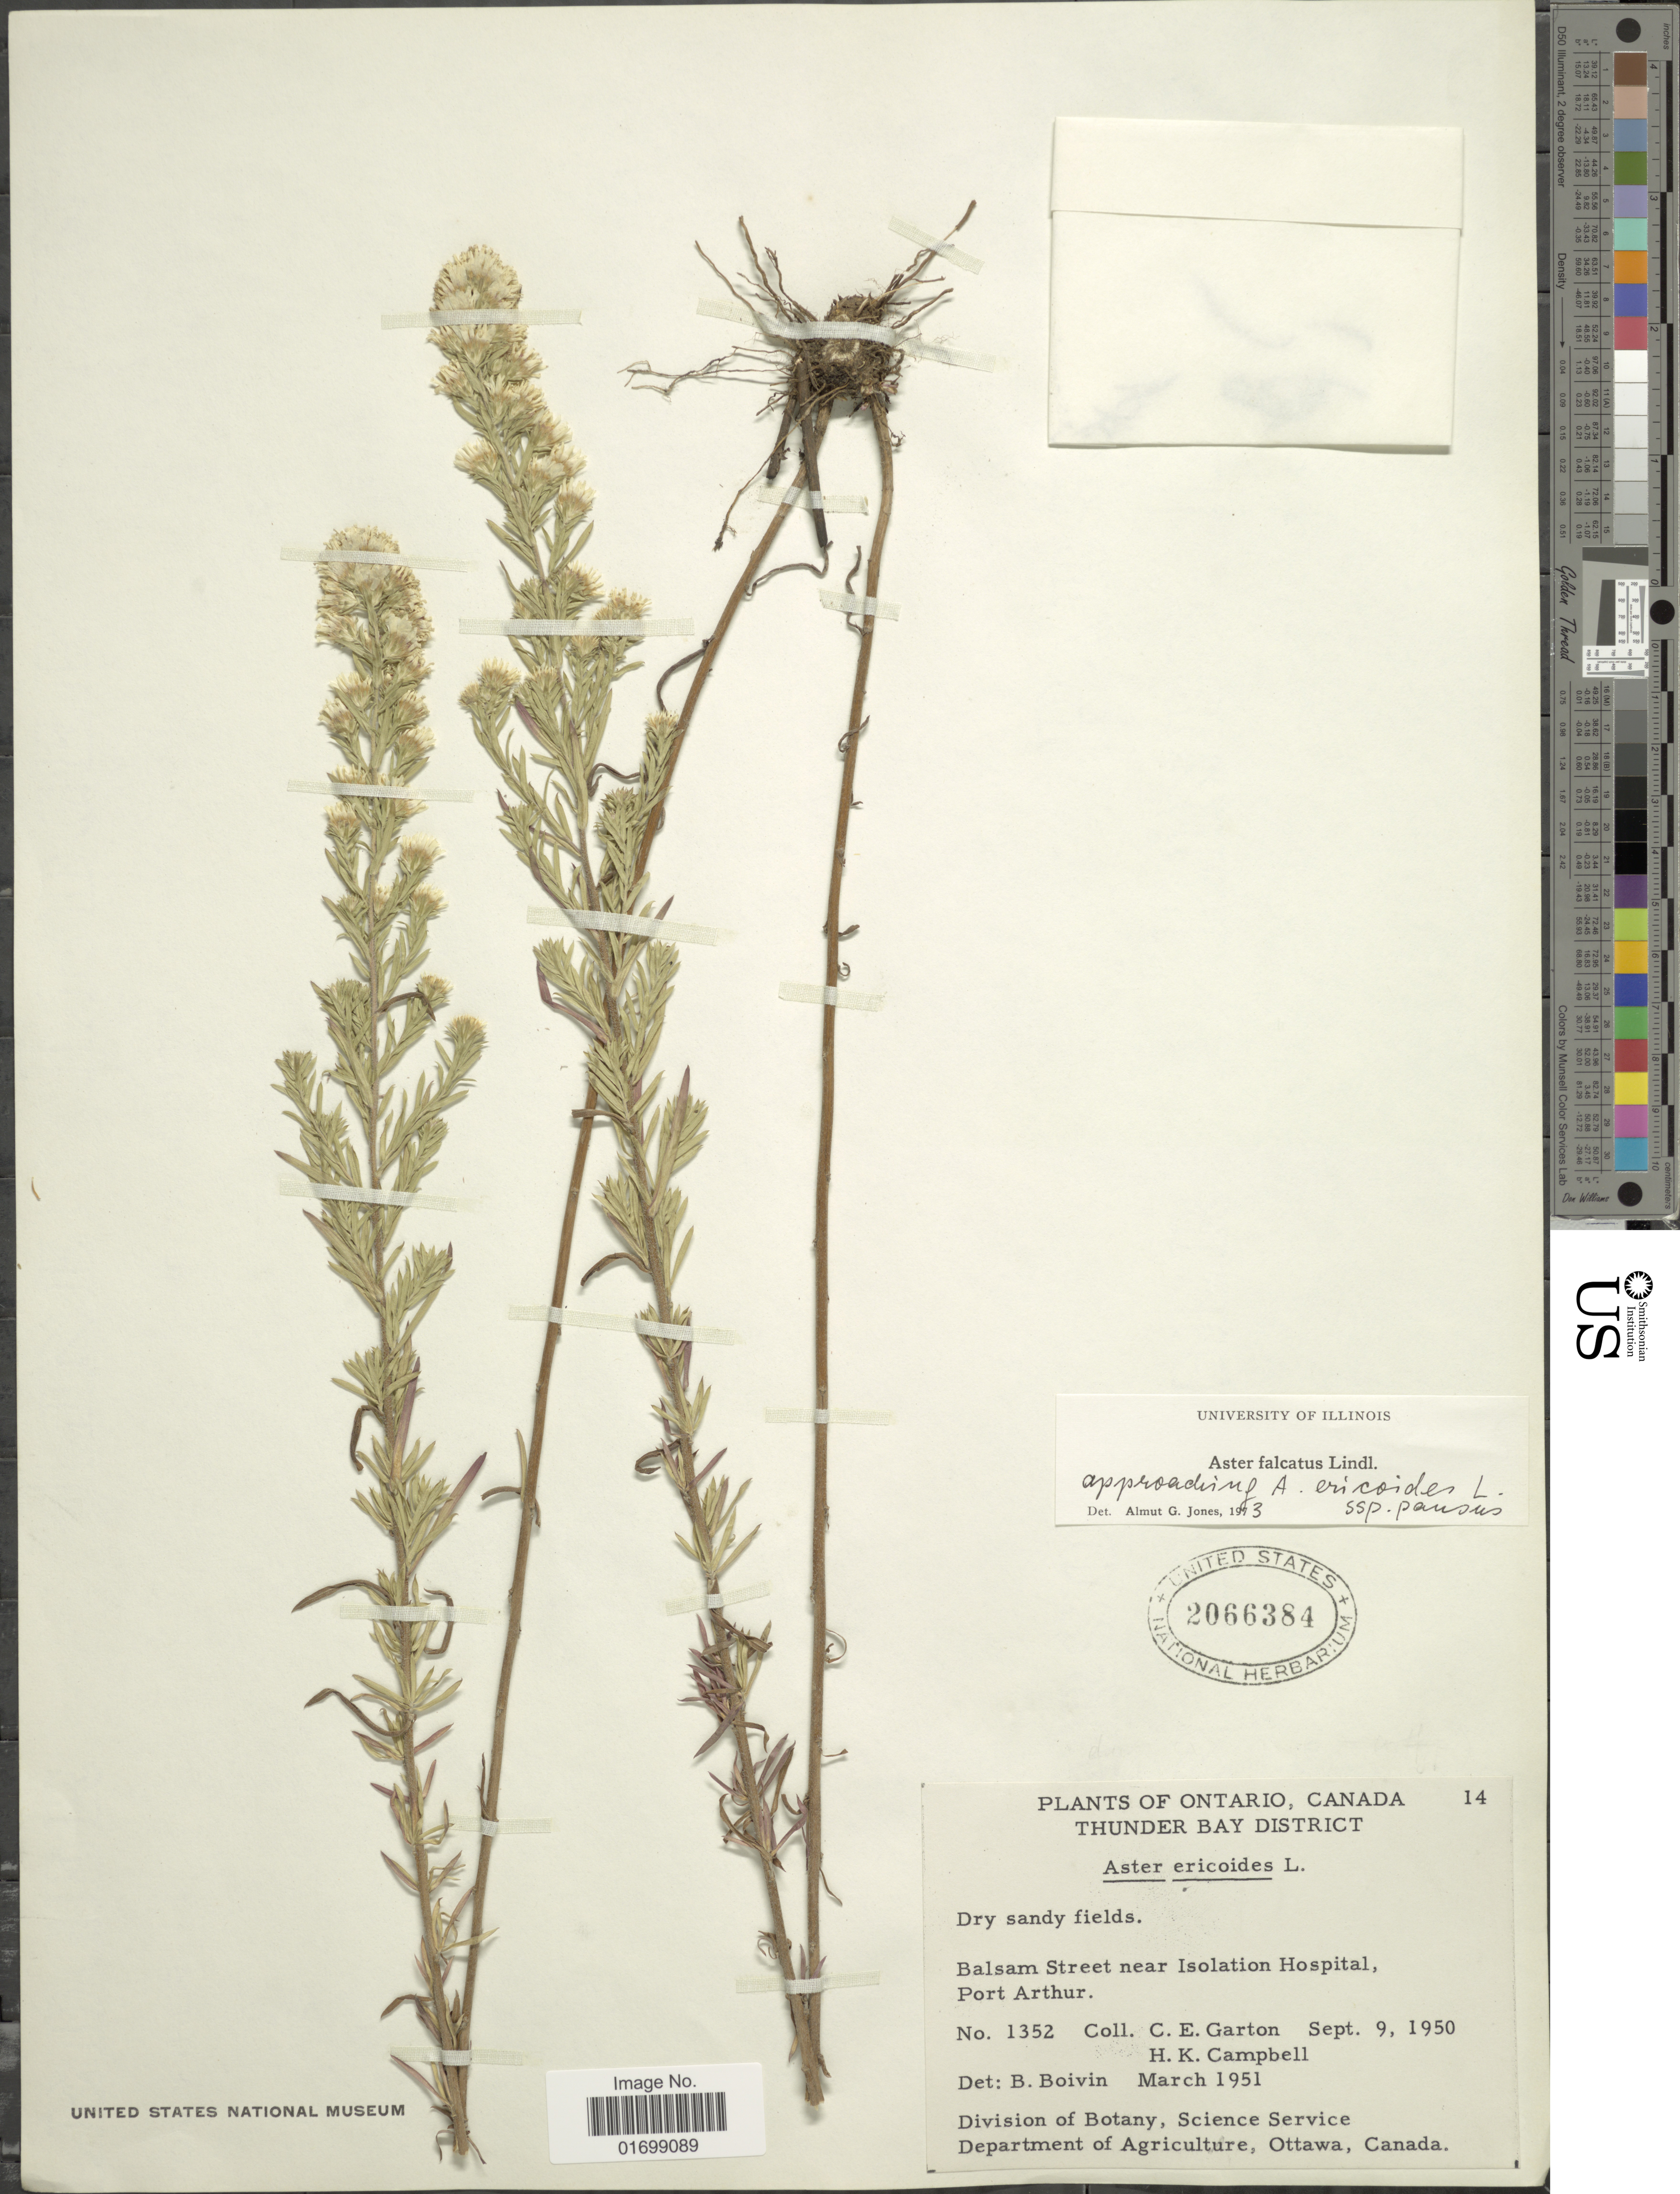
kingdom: Plantae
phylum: Tracheophyta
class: Magnoliopsida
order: Asterales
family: Asteraceae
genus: Symphyotrichum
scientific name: Symphyotrichum falcatum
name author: (Lindl. ex Lindl.) G.L. Nesom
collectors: C. E. Garton & H. K. Campbell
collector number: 1352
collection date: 1950-09-09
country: Canada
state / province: Ontario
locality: Thunder Bay District, Balsam Street near isolation Hospital, Port Arthur.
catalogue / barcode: US 2066384